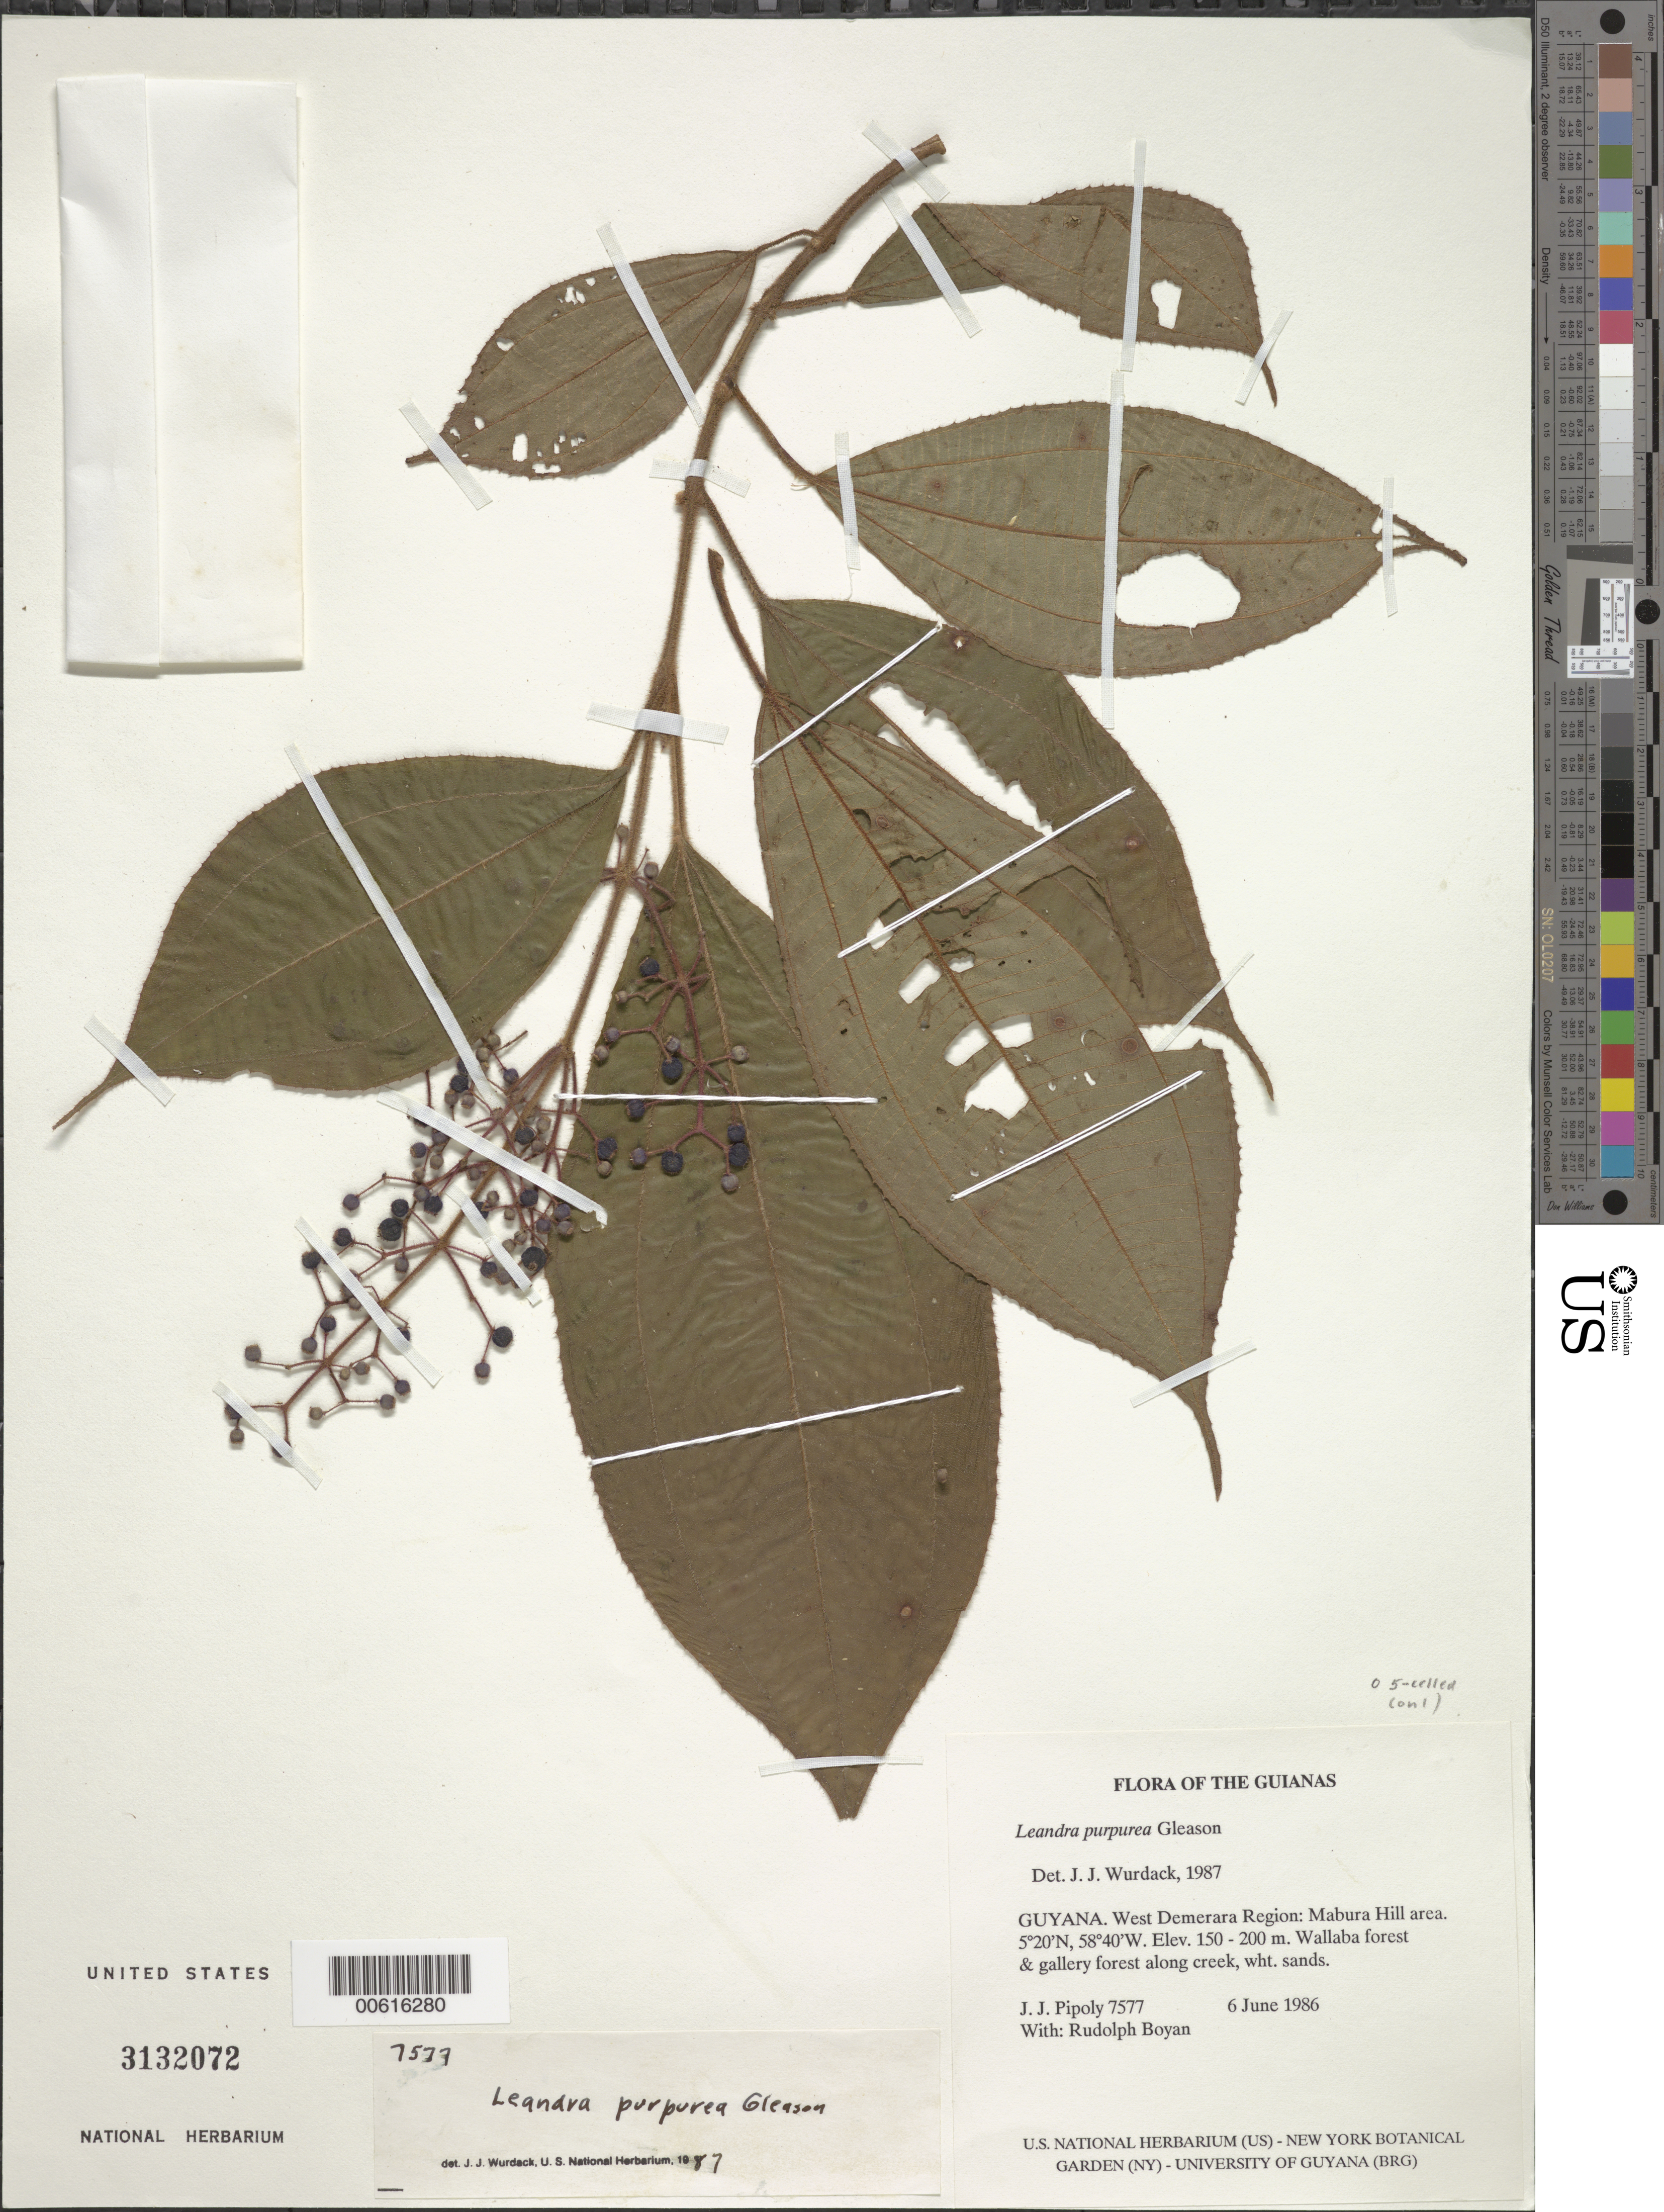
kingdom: Plantae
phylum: Tracheophyta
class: Magnoliopsida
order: Myrtales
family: Melastomataceae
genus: Leandra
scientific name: Leandra purpurea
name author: Gleason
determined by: Wurdack, John J., (US), US (UNITED STATES)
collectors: J. J. Pipoly & R. Boyan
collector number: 7577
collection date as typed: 6 June 1986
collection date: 1986-06-06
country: Guyana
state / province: U. Demerara-Berbice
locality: Mabura Hill area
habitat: Wallaba forest & gallery forest along creek, white sands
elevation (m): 150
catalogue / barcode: US 3132072